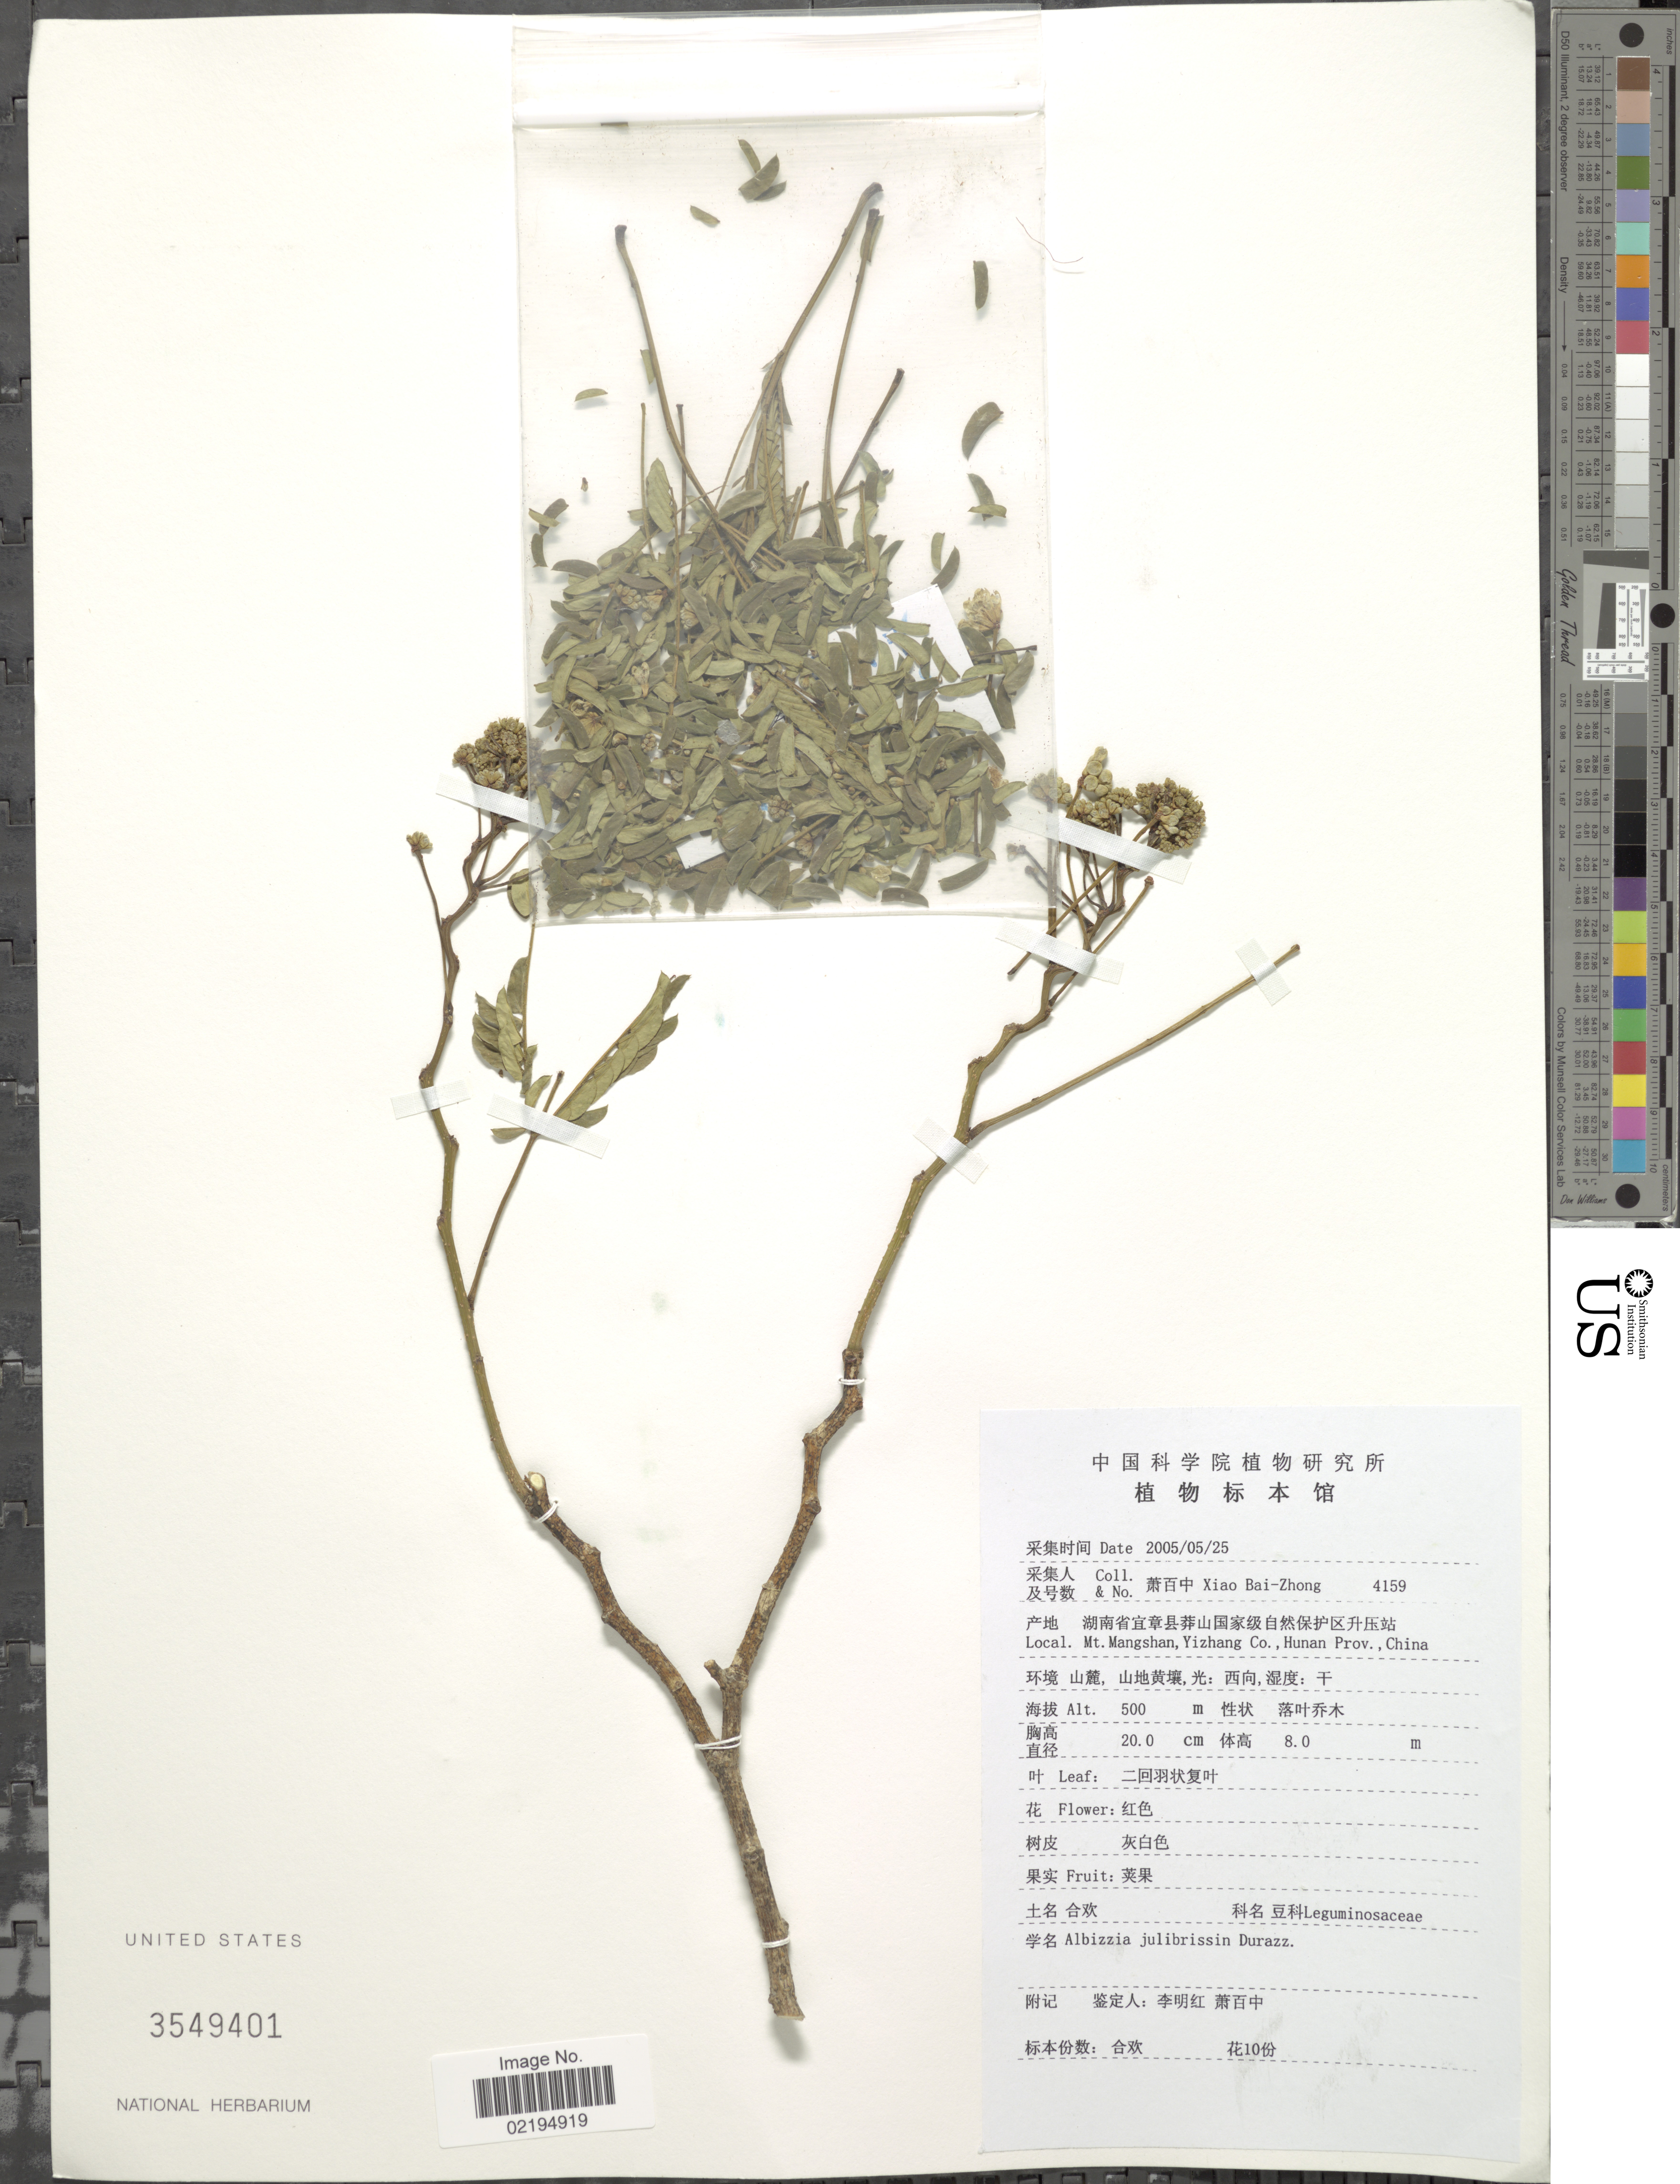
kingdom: Plantae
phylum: Tracheophyta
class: Magnoliopsida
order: Fabales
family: Fabaceae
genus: Albizia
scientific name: Albizia julibrissin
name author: Durazz.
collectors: B. Z. Xiao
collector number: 4159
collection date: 2005-05-25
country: China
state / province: Hunan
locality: Mt. Mangshan, Yizhang Co.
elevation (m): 500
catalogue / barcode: US 3549401